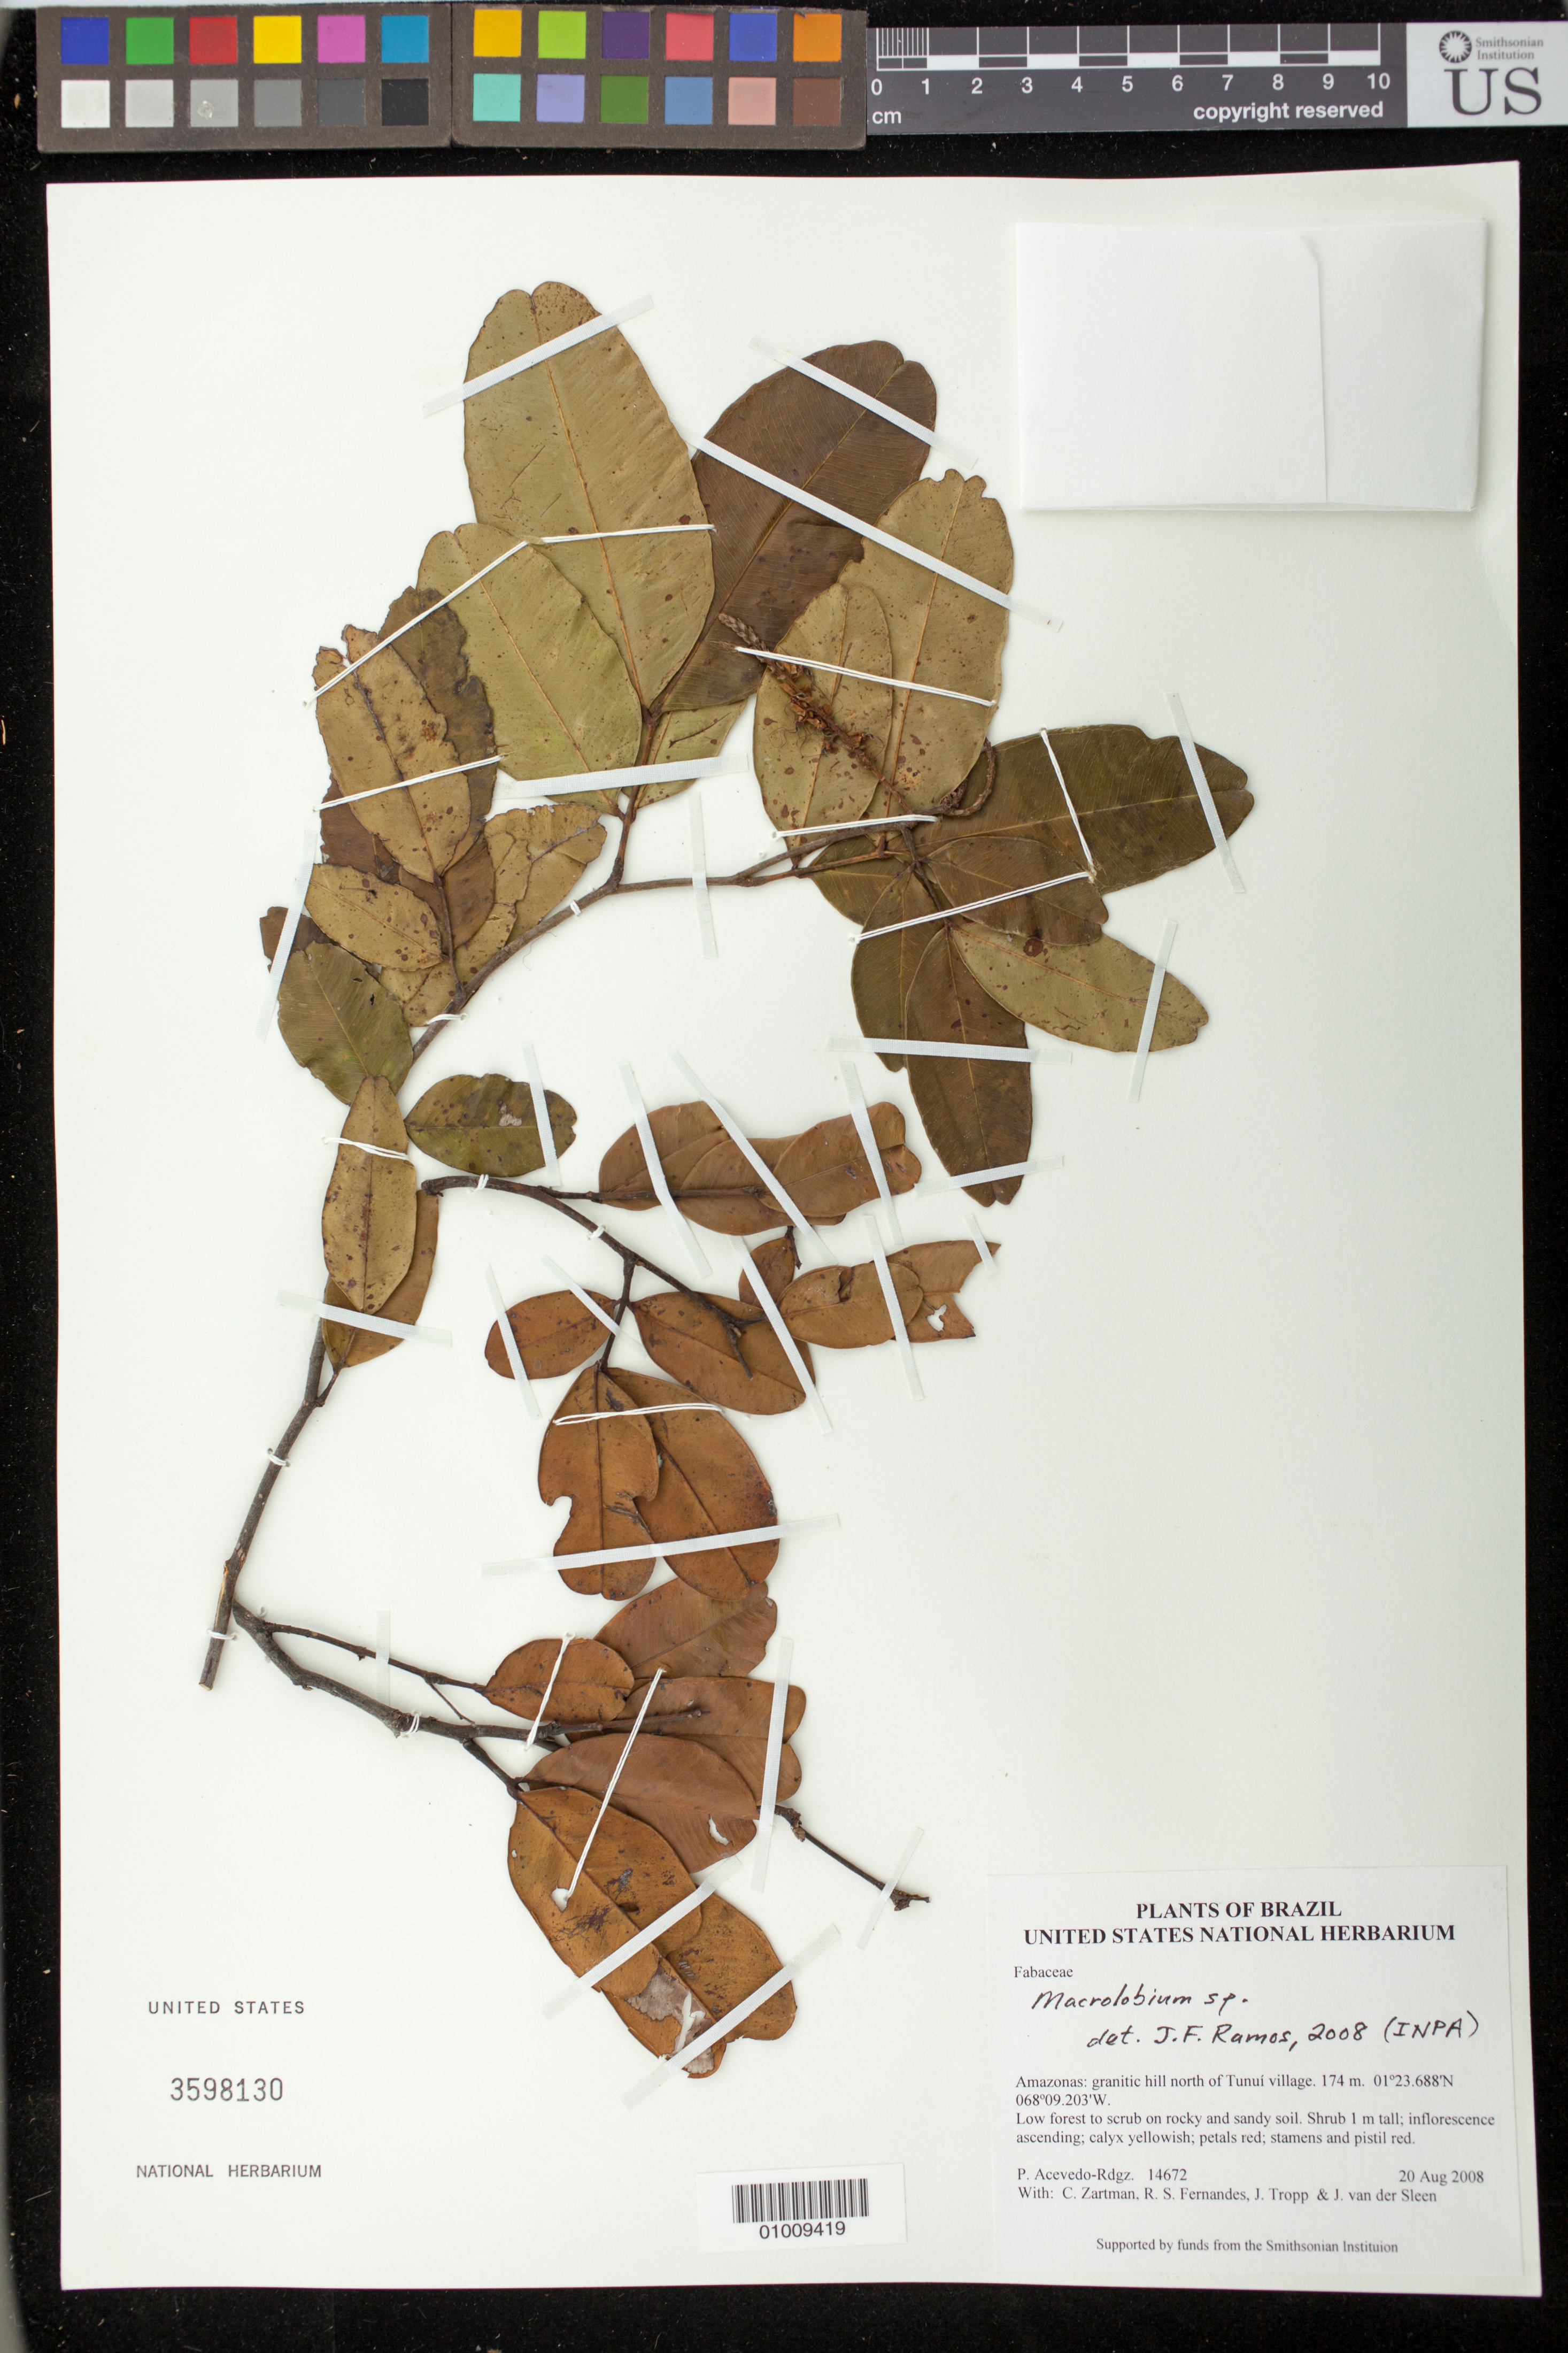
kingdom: Plantae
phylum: Tracheophyta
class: Magnoliopsida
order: Fabales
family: Fabaceae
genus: Macrolobium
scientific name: Macrolobium tukanorum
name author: Farroñay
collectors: P. Acevedo-Rodr., C. Zartman, R. Fernandes, J. Tropp & J. Sleen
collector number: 14672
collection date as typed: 20 Aug 2008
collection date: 2008-08-20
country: Brazil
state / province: Amazonas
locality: Amazonas: granitic hill north of Tunuí village.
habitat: Low forest to scrub on rocky and sandy soil.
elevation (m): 174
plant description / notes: NY, US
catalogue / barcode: US 3598130